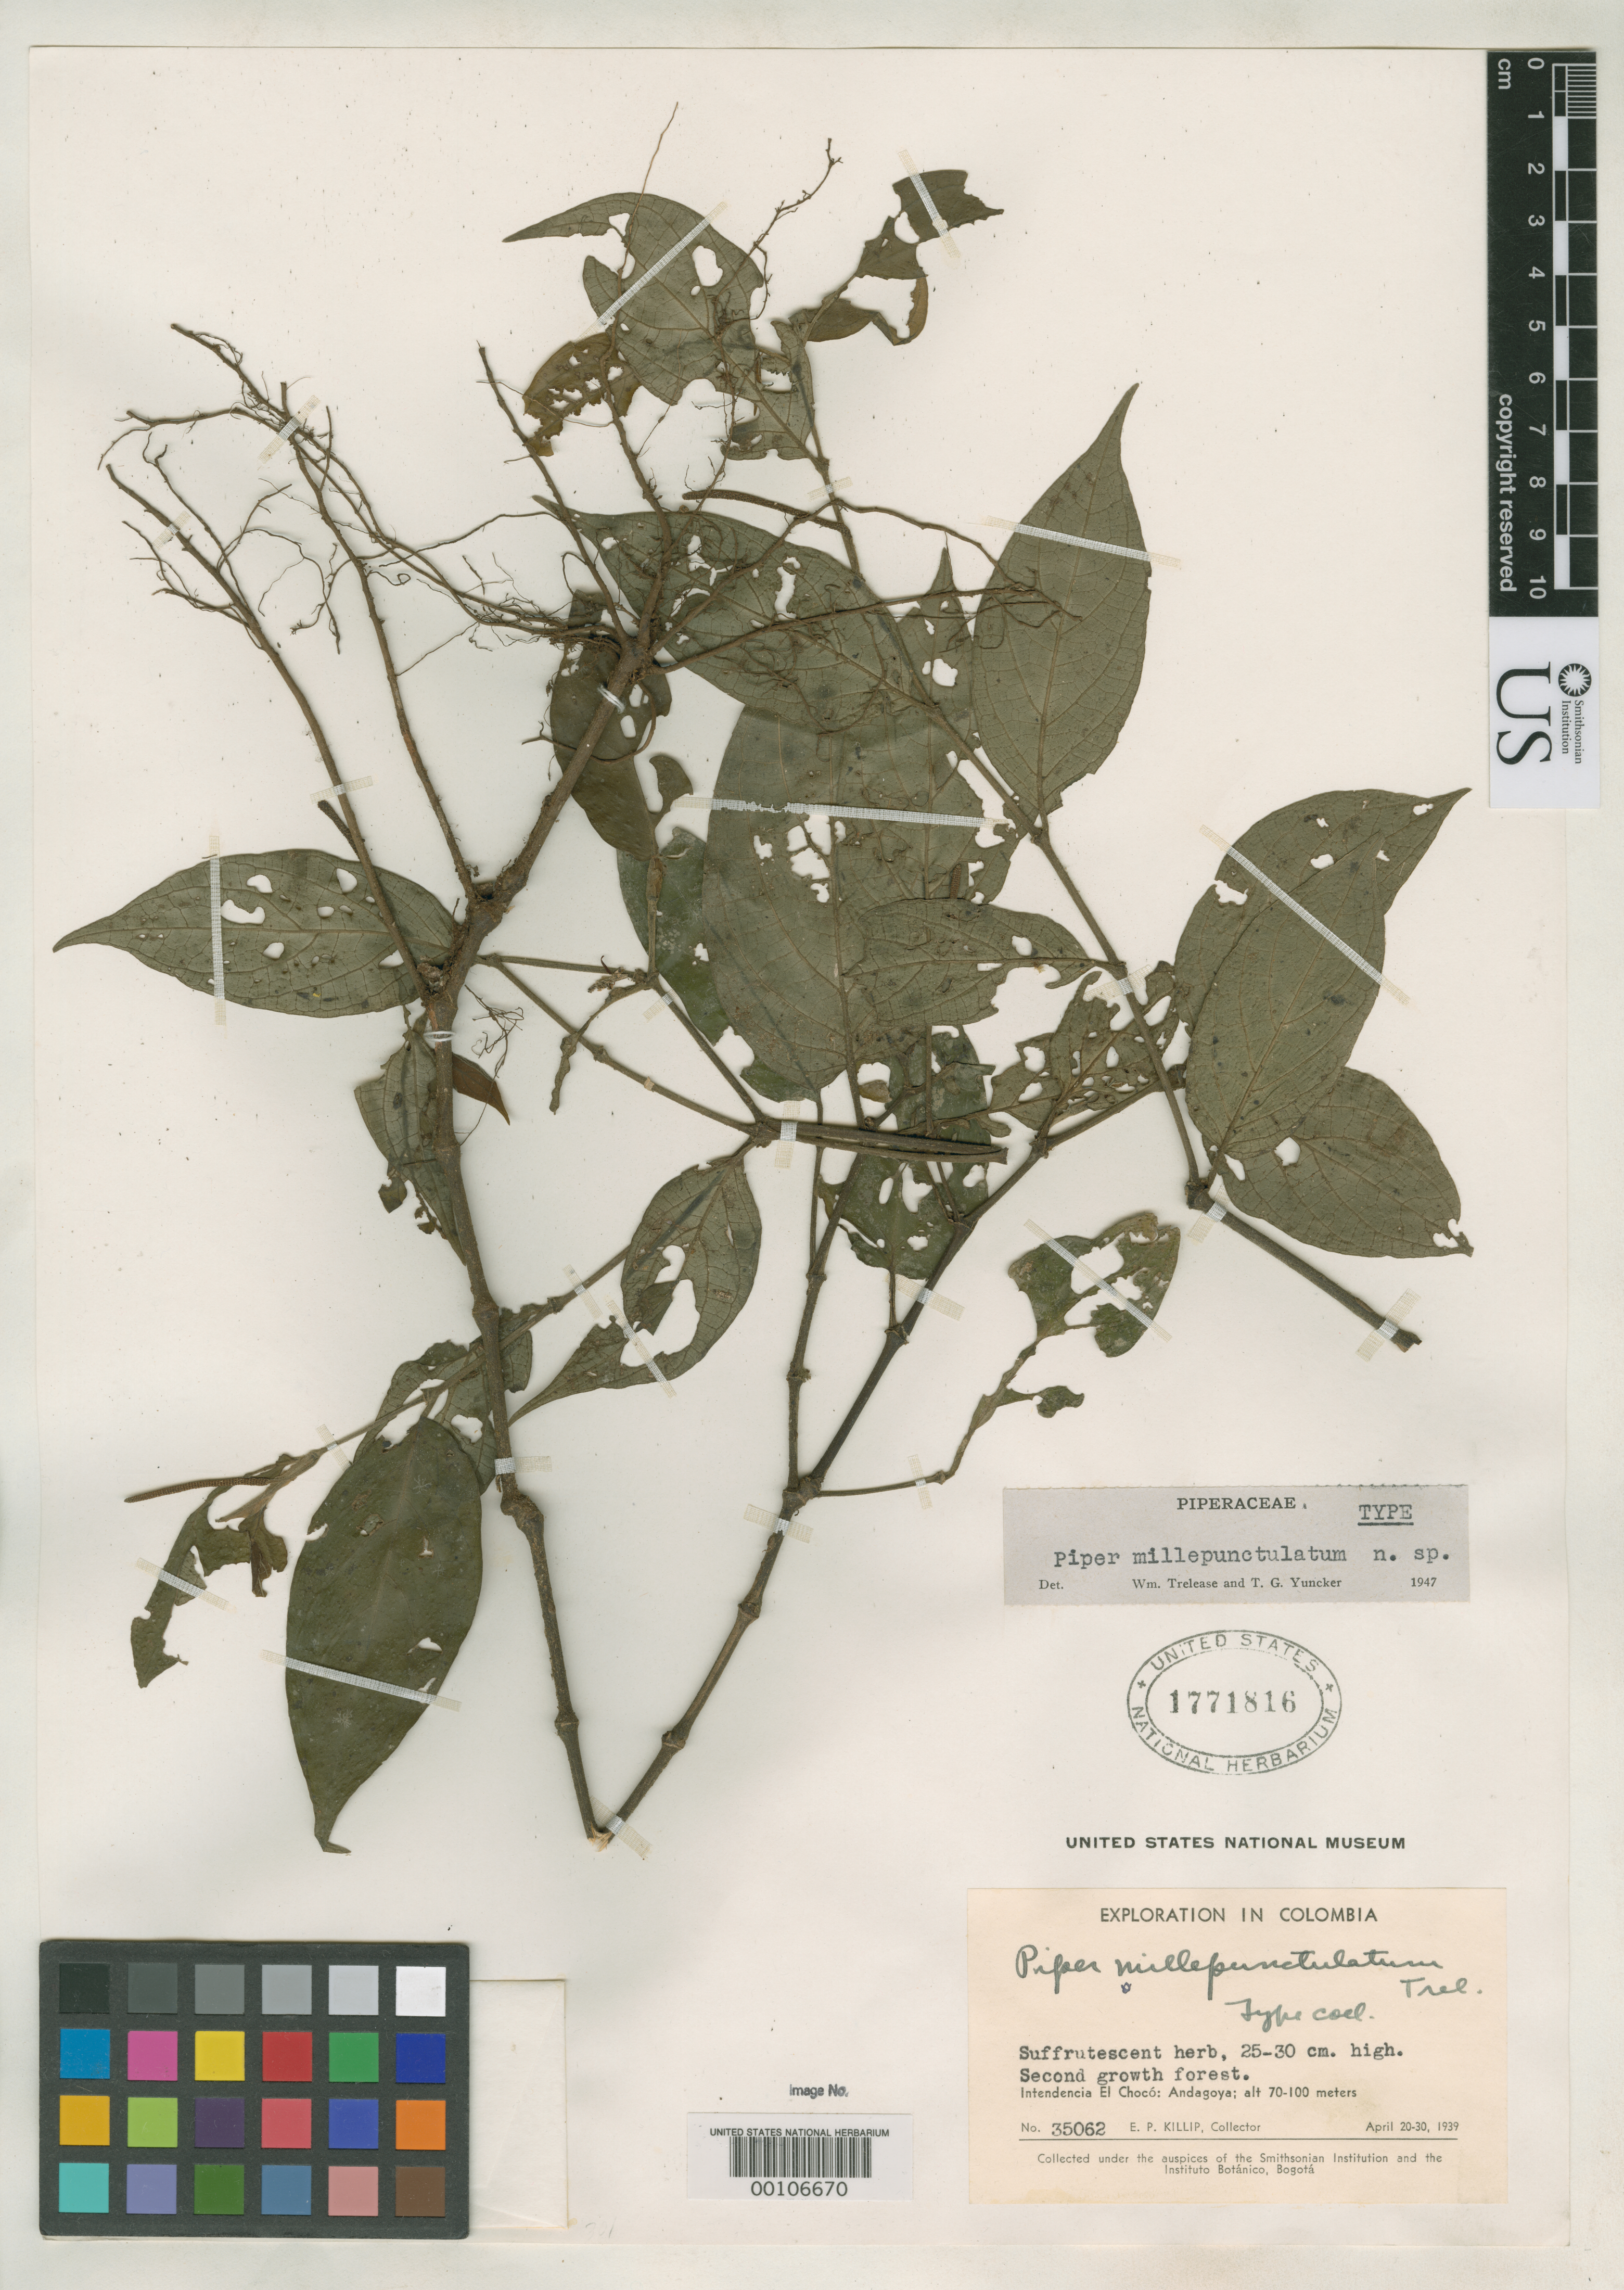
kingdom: Plantae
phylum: Tracheophyta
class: Magnoliopsida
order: Piperales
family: Piperaceae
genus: Piper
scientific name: Piper millepunctulatum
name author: Trel. & Yunck.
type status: Holotype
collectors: E. P. Killip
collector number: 35062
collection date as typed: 20 Apr 1939 to 30 Apr 1939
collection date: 1939-04-20/1939-04-30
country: Colombia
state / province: Chocó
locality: Andagoya.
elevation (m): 70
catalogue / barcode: US 1771816